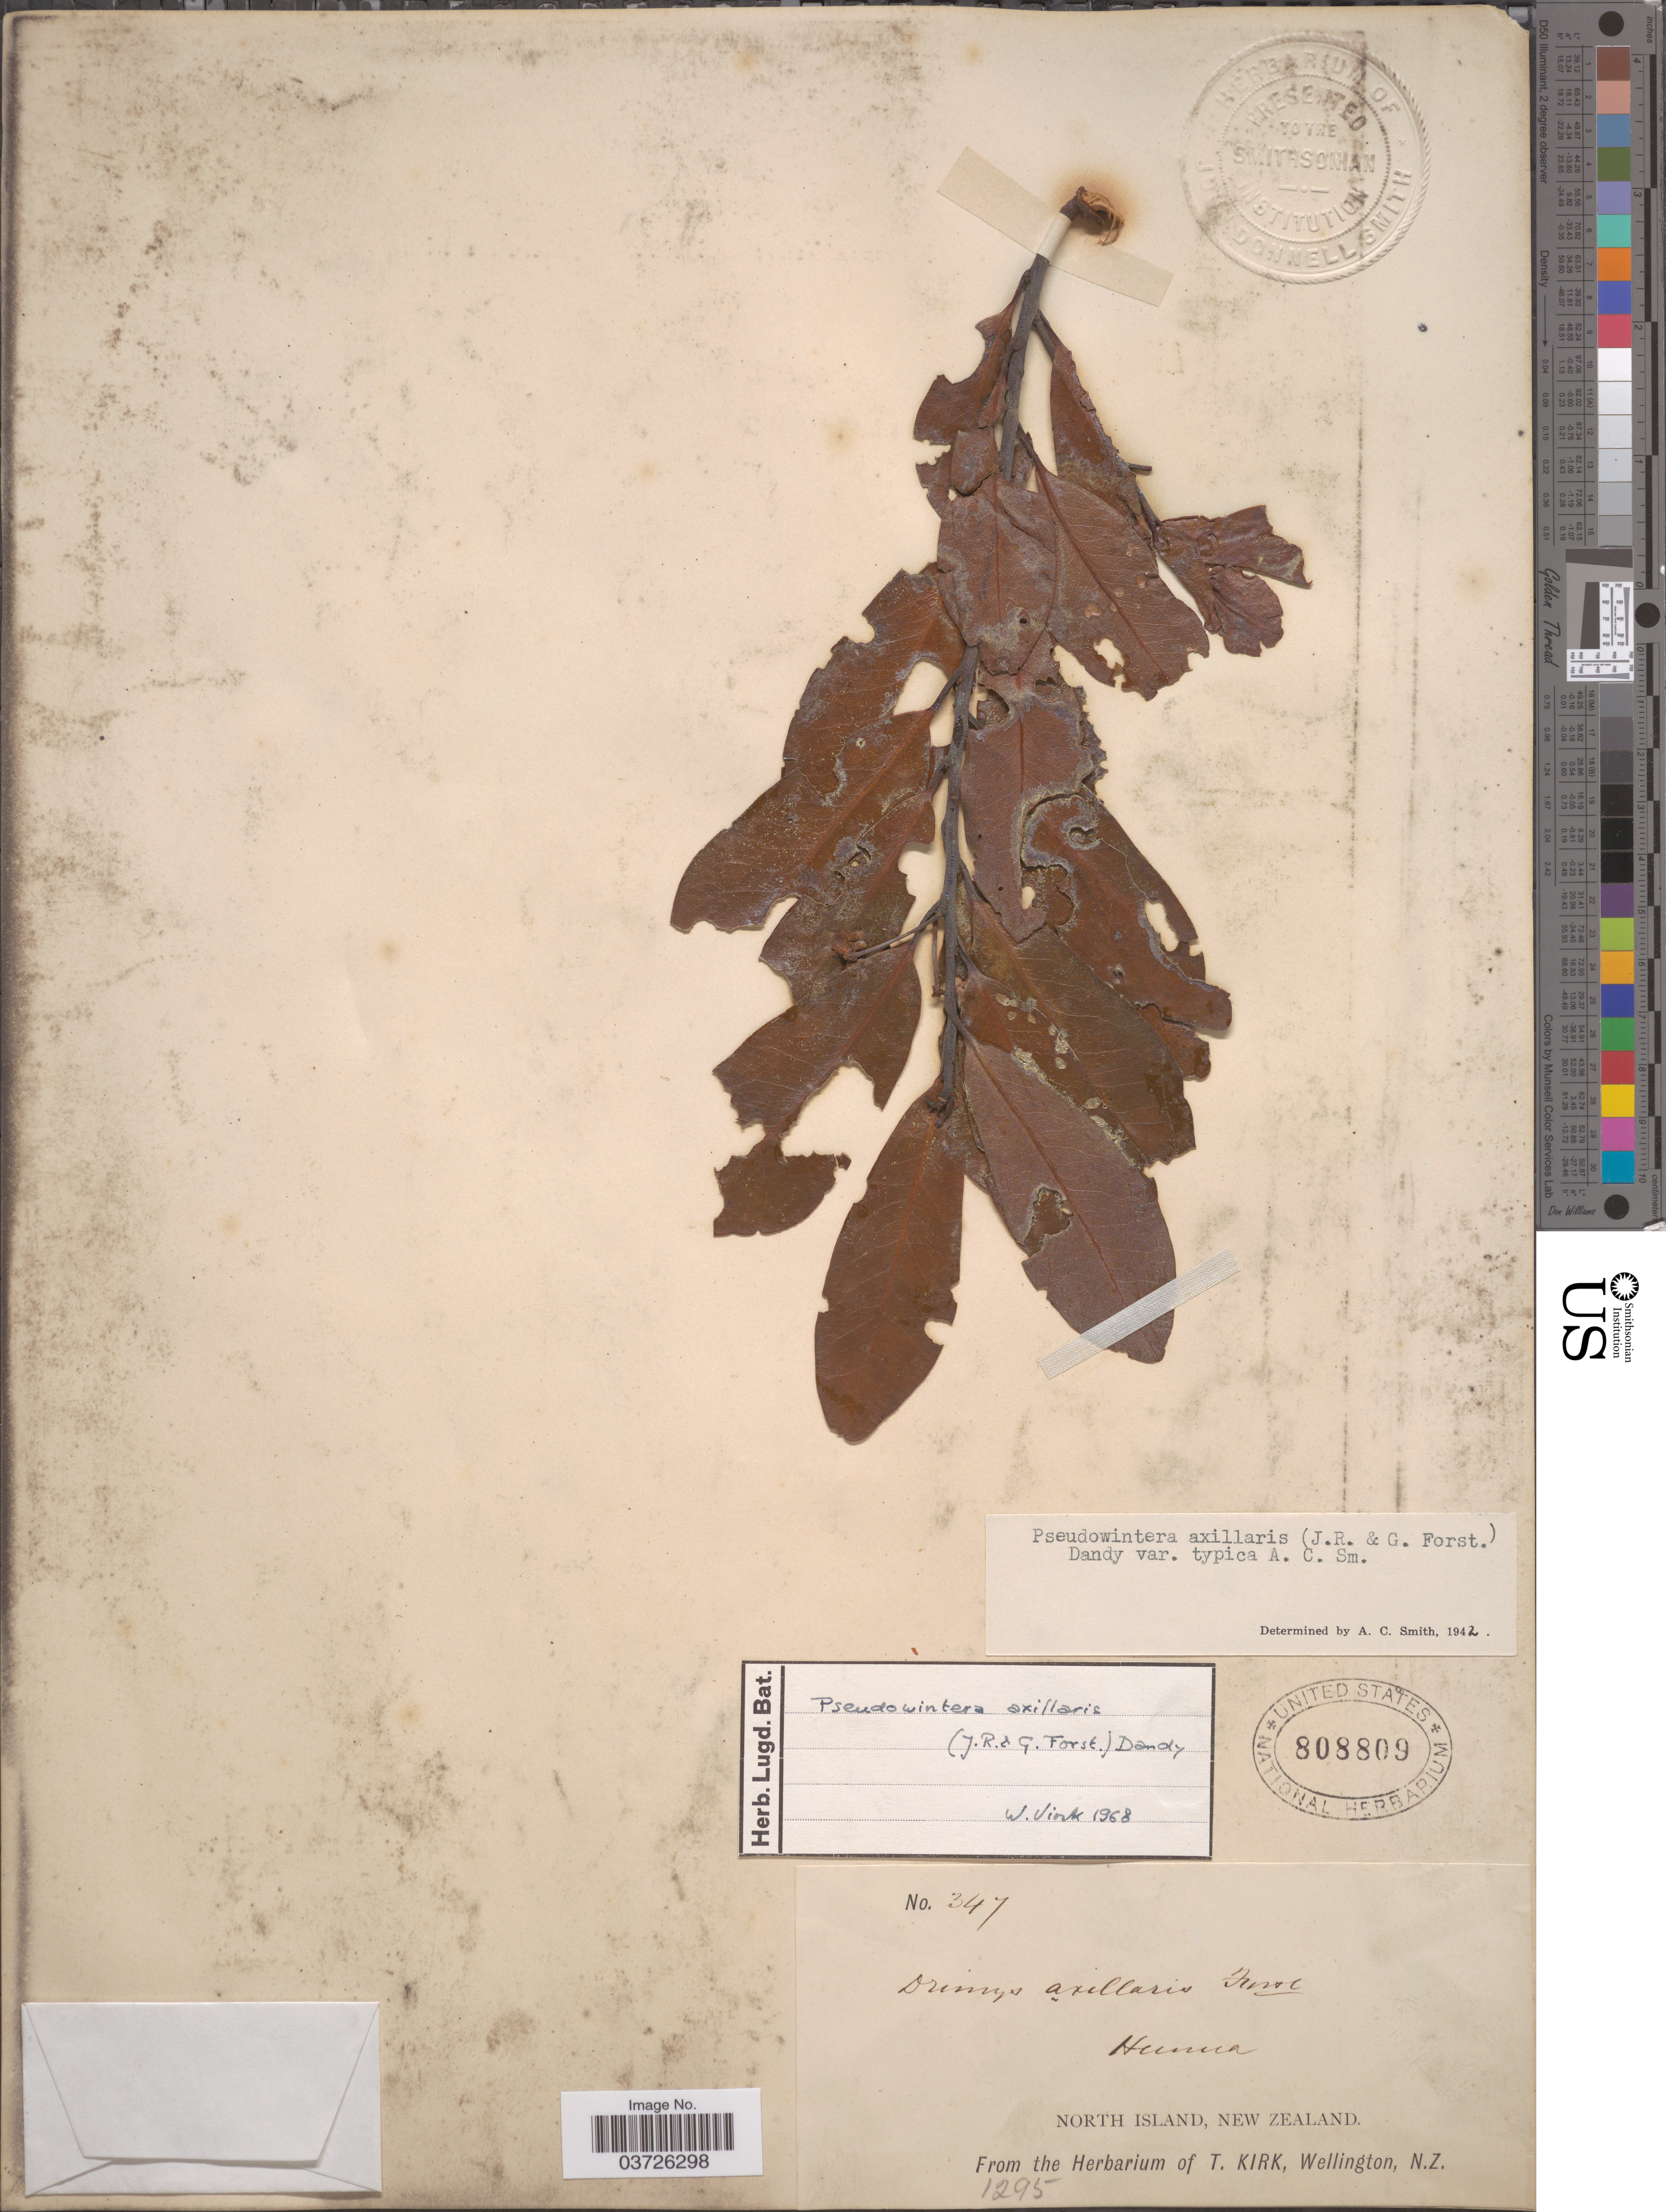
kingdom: Plantae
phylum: Tracheophyta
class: Magnoliopsida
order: Canellales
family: Winteraceae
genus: Pseudowintera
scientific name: Pseudowintera axillaris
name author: (J.R. Forst. & G. Forst.) Dandy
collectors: ex herb. T. Kirk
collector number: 347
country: New Zealand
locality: Hunna. North Island.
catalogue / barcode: US 808809